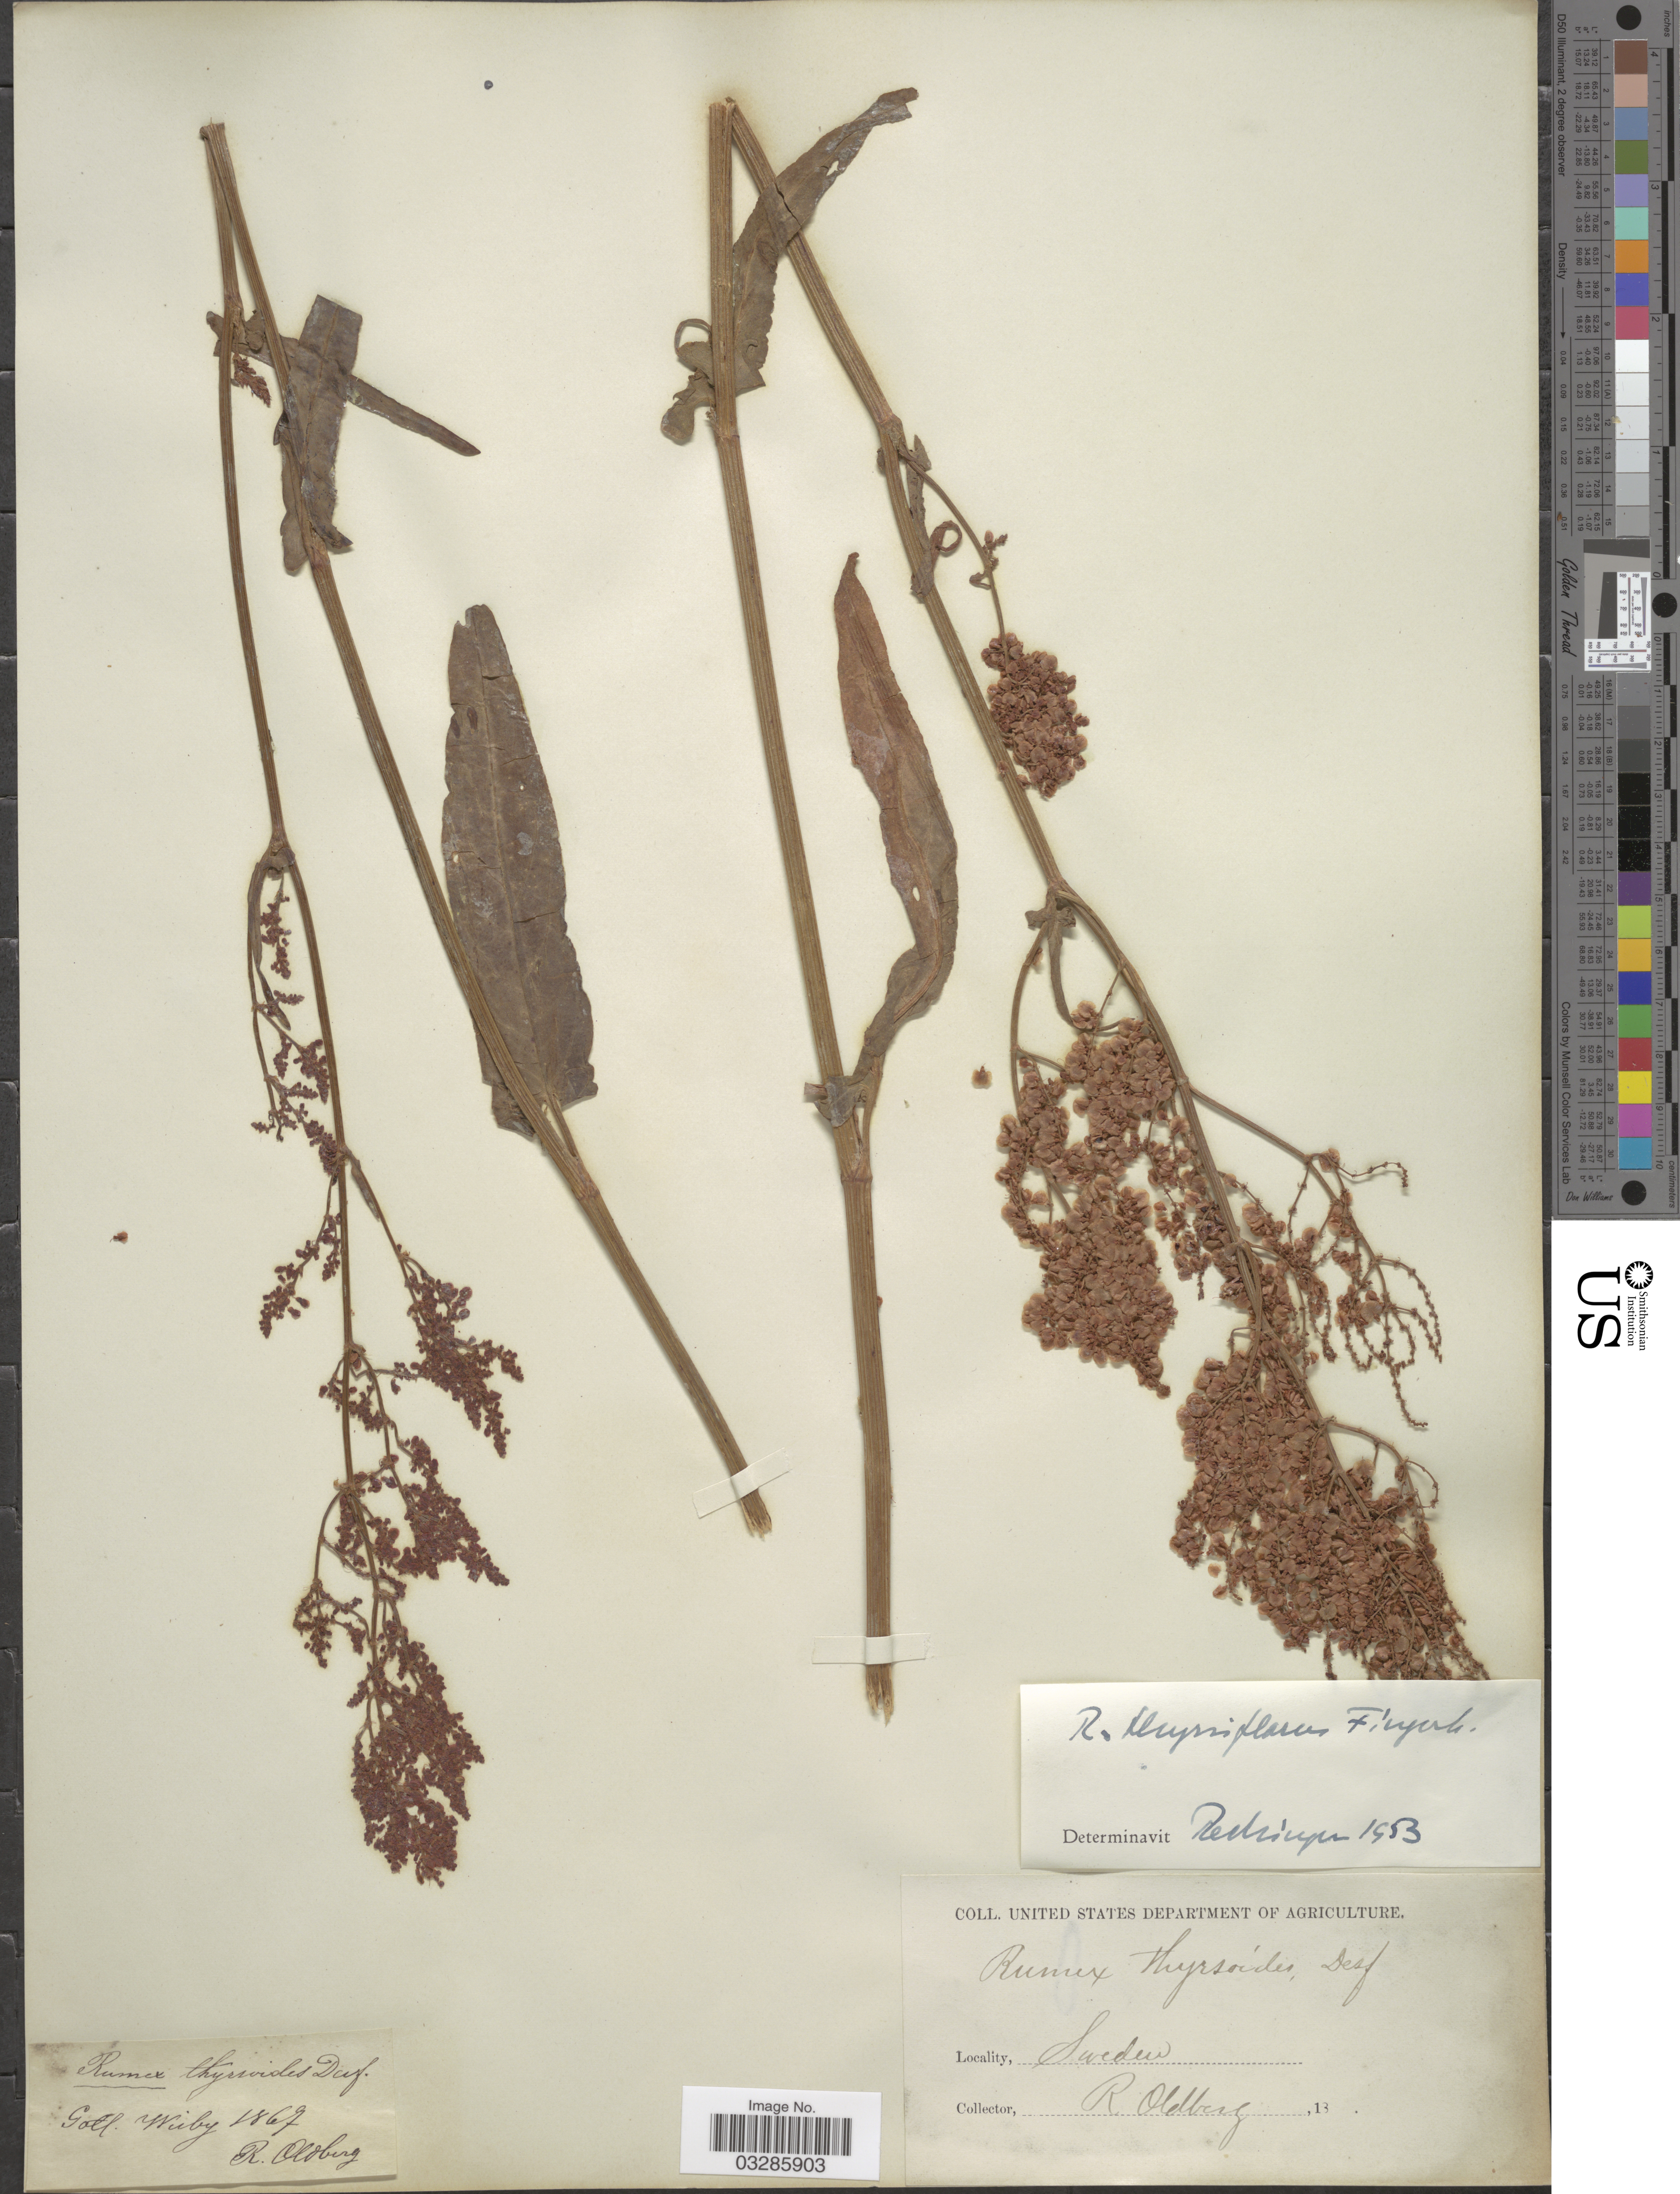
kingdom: Plantae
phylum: Tracheophyta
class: Magnoliopsida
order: Caryophyllales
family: Polygonaceae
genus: Rumex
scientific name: Rumex thyrsiflorus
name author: Fingerh.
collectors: R. Oldberg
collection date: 1867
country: Sweden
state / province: Gotland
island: Gotland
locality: Gotl Wisby.